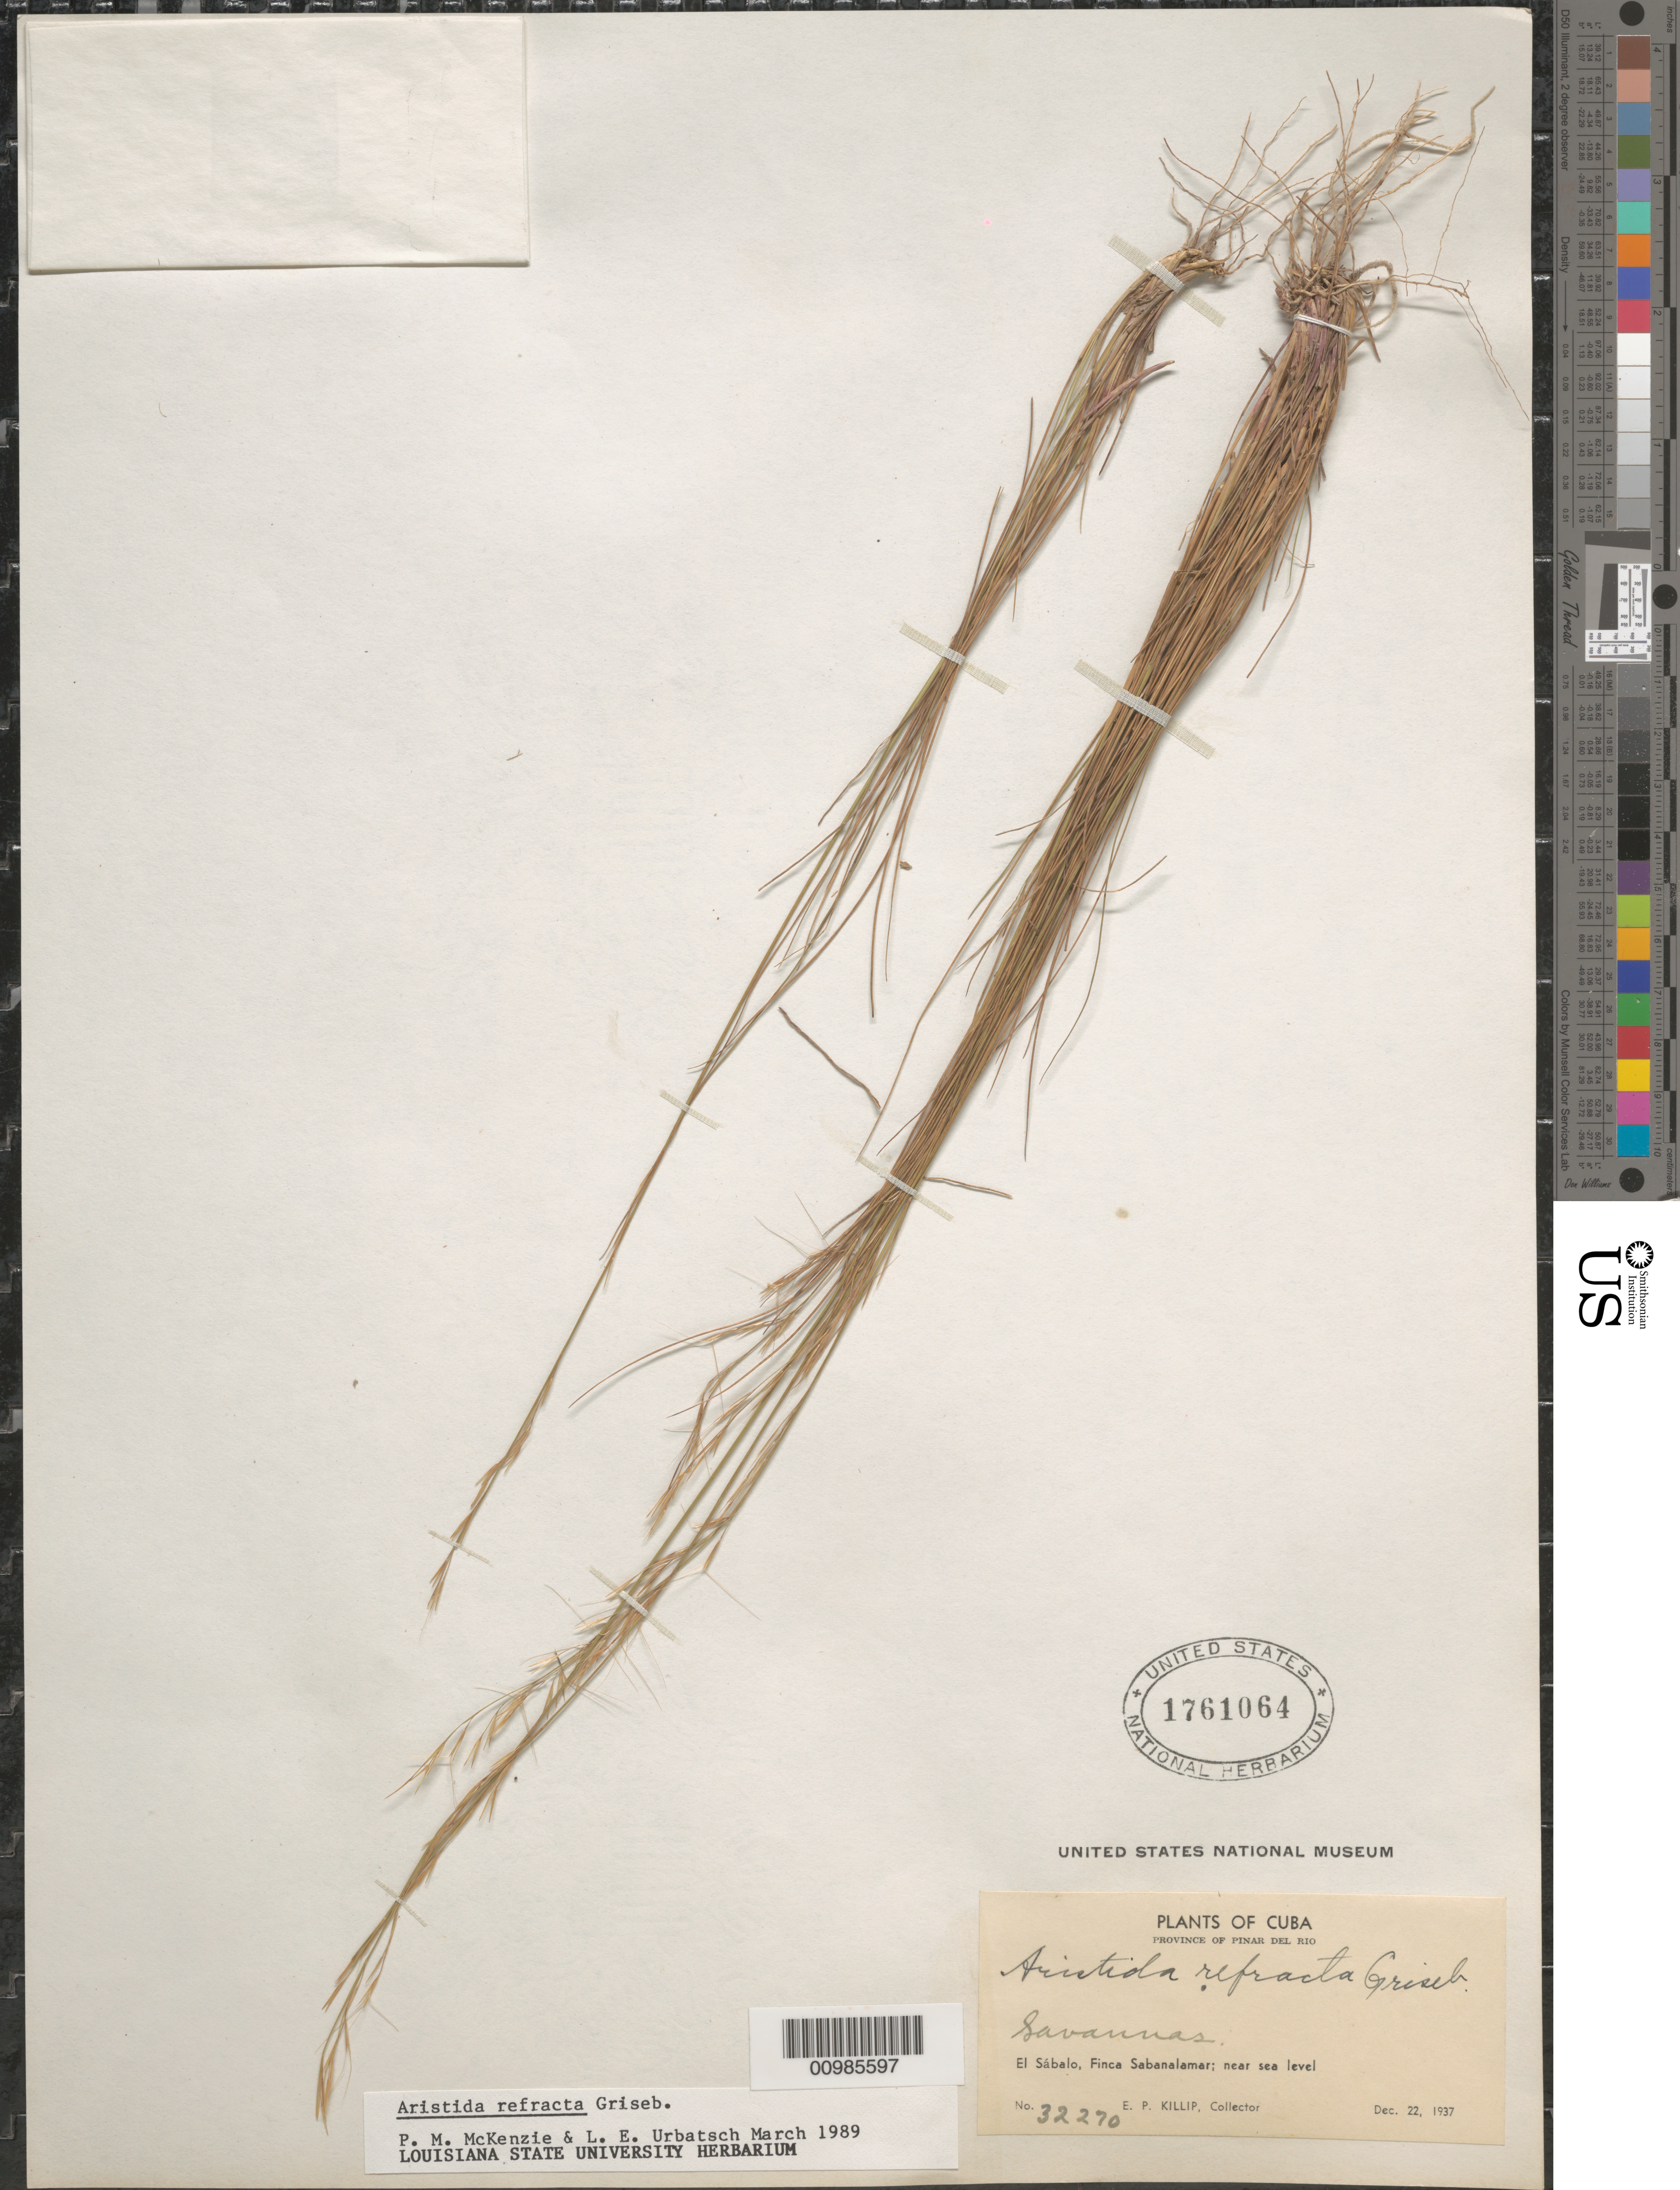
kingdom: Plantae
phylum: Tracheophyta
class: Liliopsida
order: Poales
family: Poaceae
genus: Aristida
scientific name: Aristida refracta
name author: Griseb.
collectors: E. P. Killip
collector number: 32270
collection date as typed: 22 Dec 1937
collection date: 1937-12-22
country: Cuba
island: Cuba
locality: El Sabalo, Finca Sabanalamar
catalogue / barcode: US 1761064